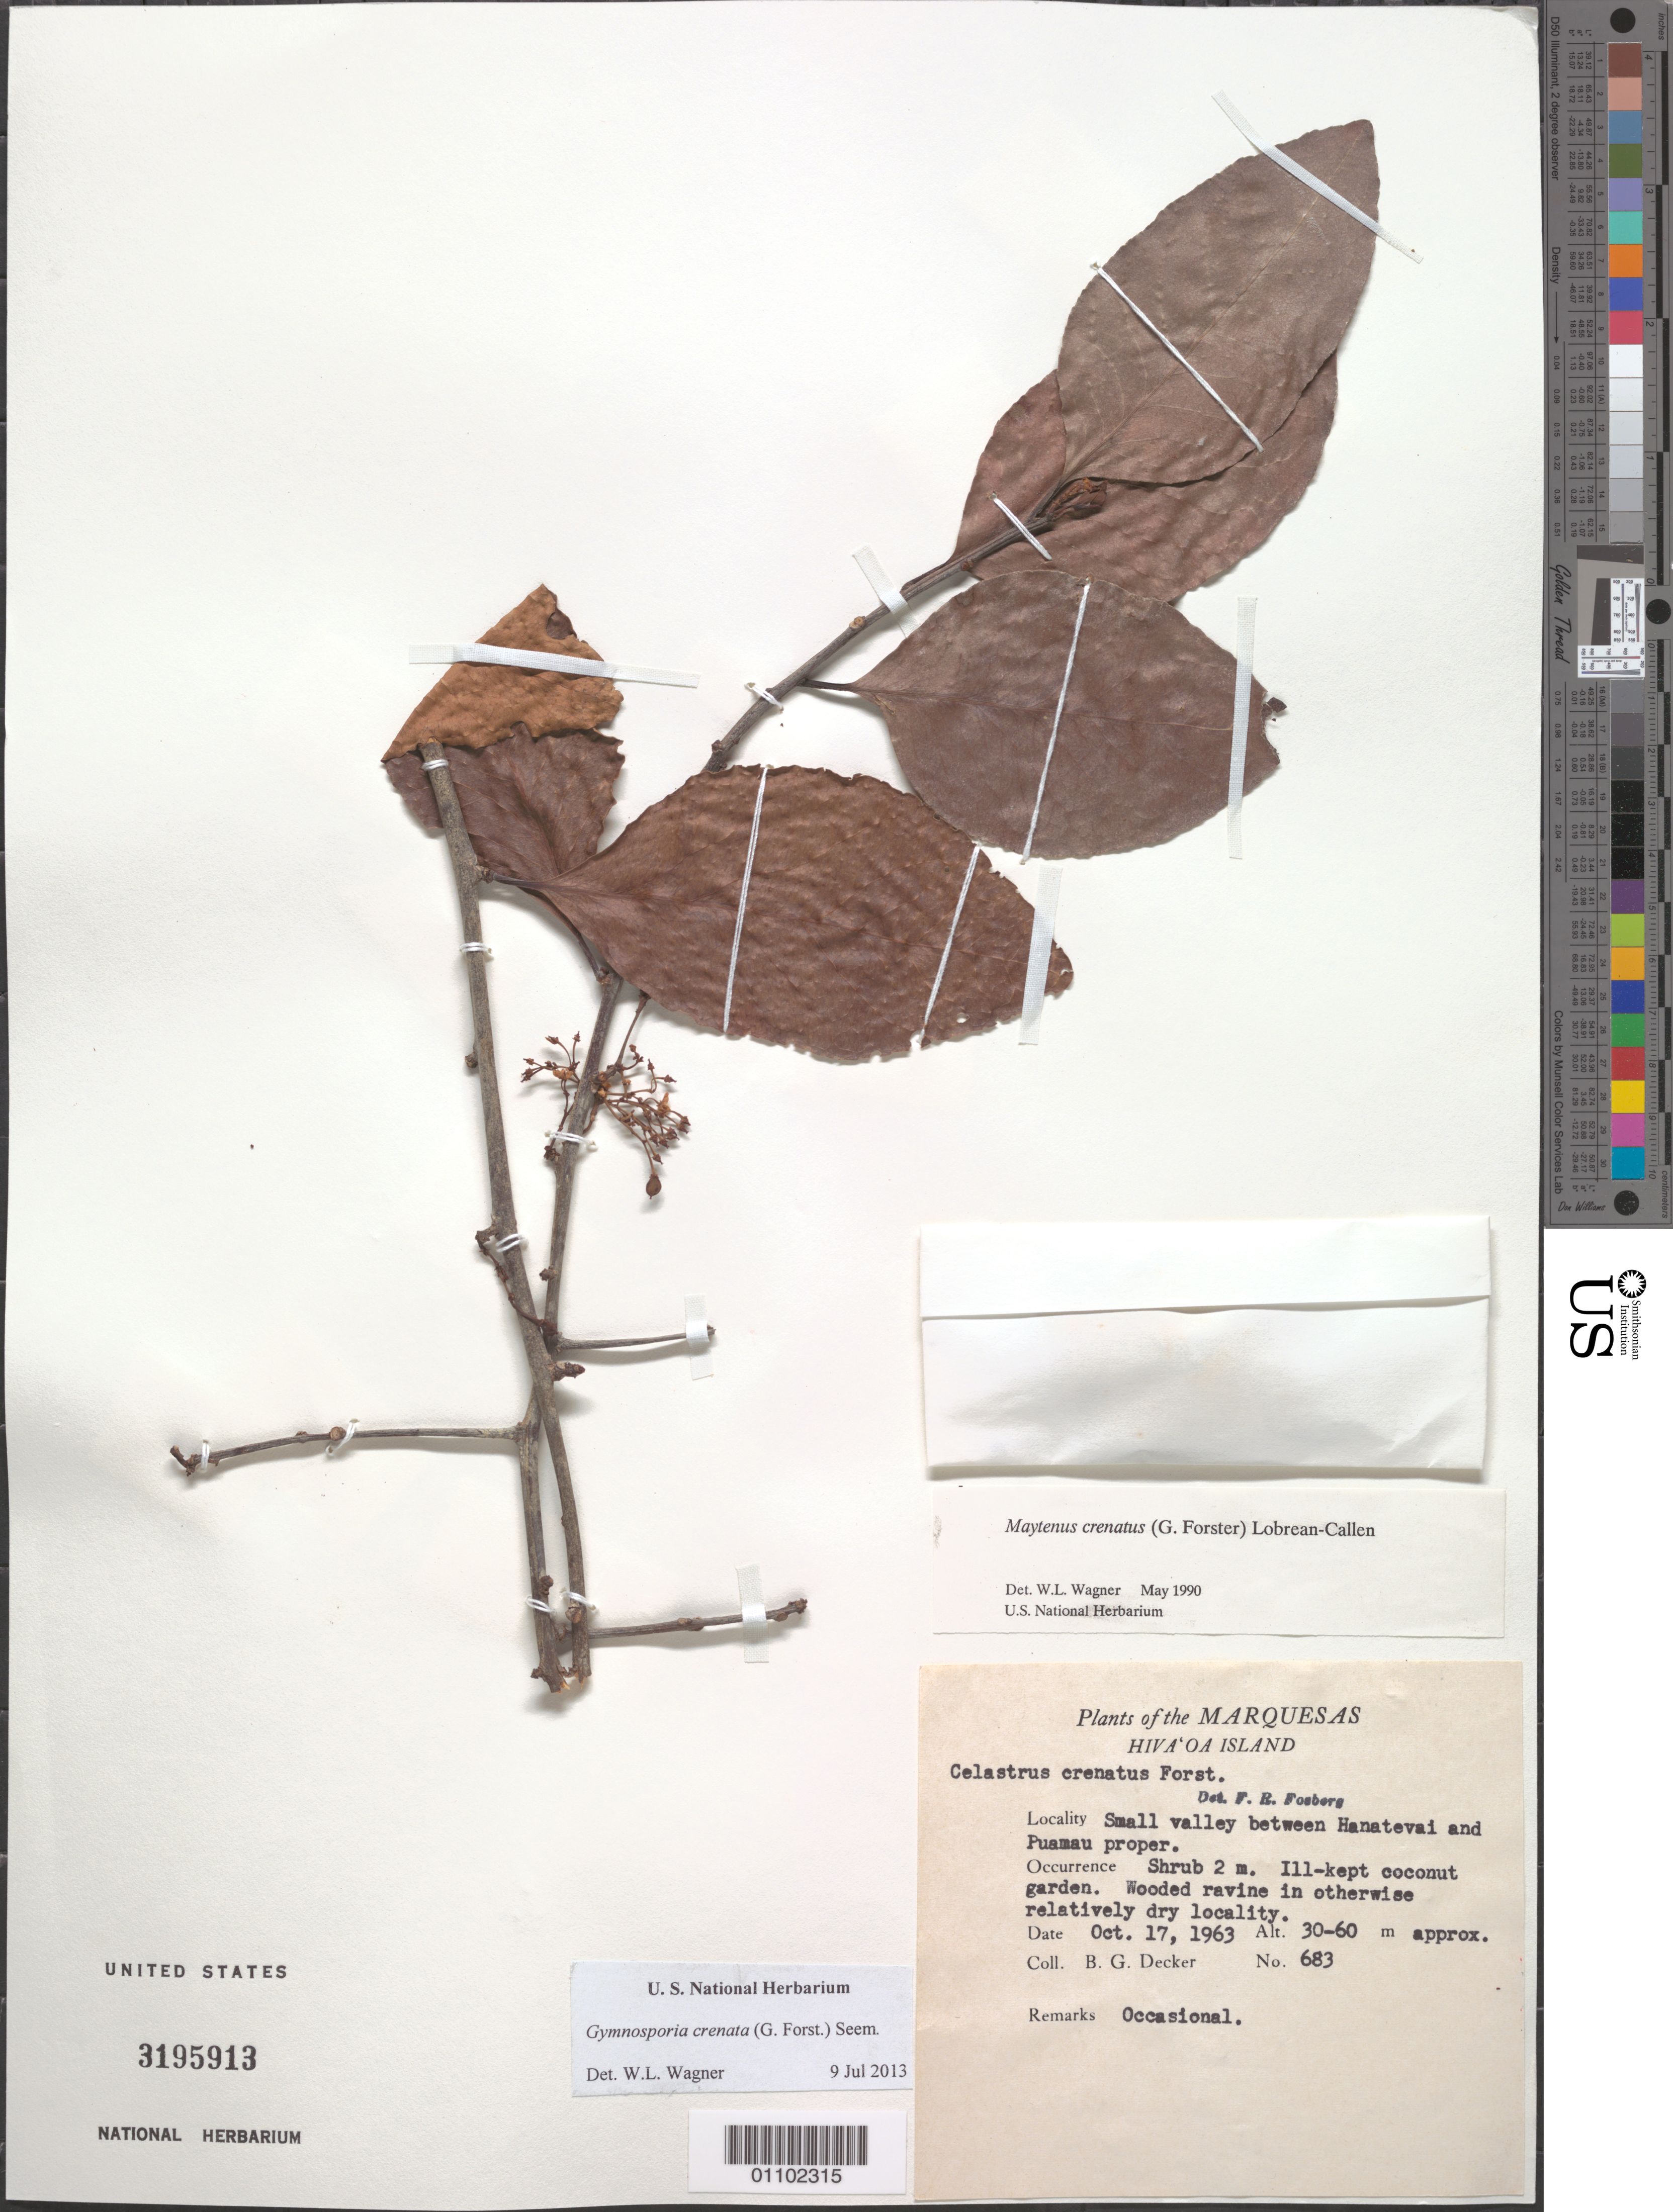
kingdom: Plantae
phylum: Tracheophyta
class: Magnoliopsida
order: Celastrales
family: Celastraceae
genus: Gymnosporia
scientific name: Gymnosporia crenata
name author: (G. Forst.) Seem.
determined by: Wagner, W. L., (BOT), Smithsonian Institution - National Museum of Natural History (UNITED STATES)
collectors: B. G. Decker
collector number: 683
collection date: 1963-10-17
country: French Polynesia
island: Hiva Oa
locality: small valley between Hanatevai and Puamau proper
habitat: Ill-kept coconut garden. Wooded ravine in otherwise relatively dry locality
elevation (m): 30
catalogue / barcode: US 3195913